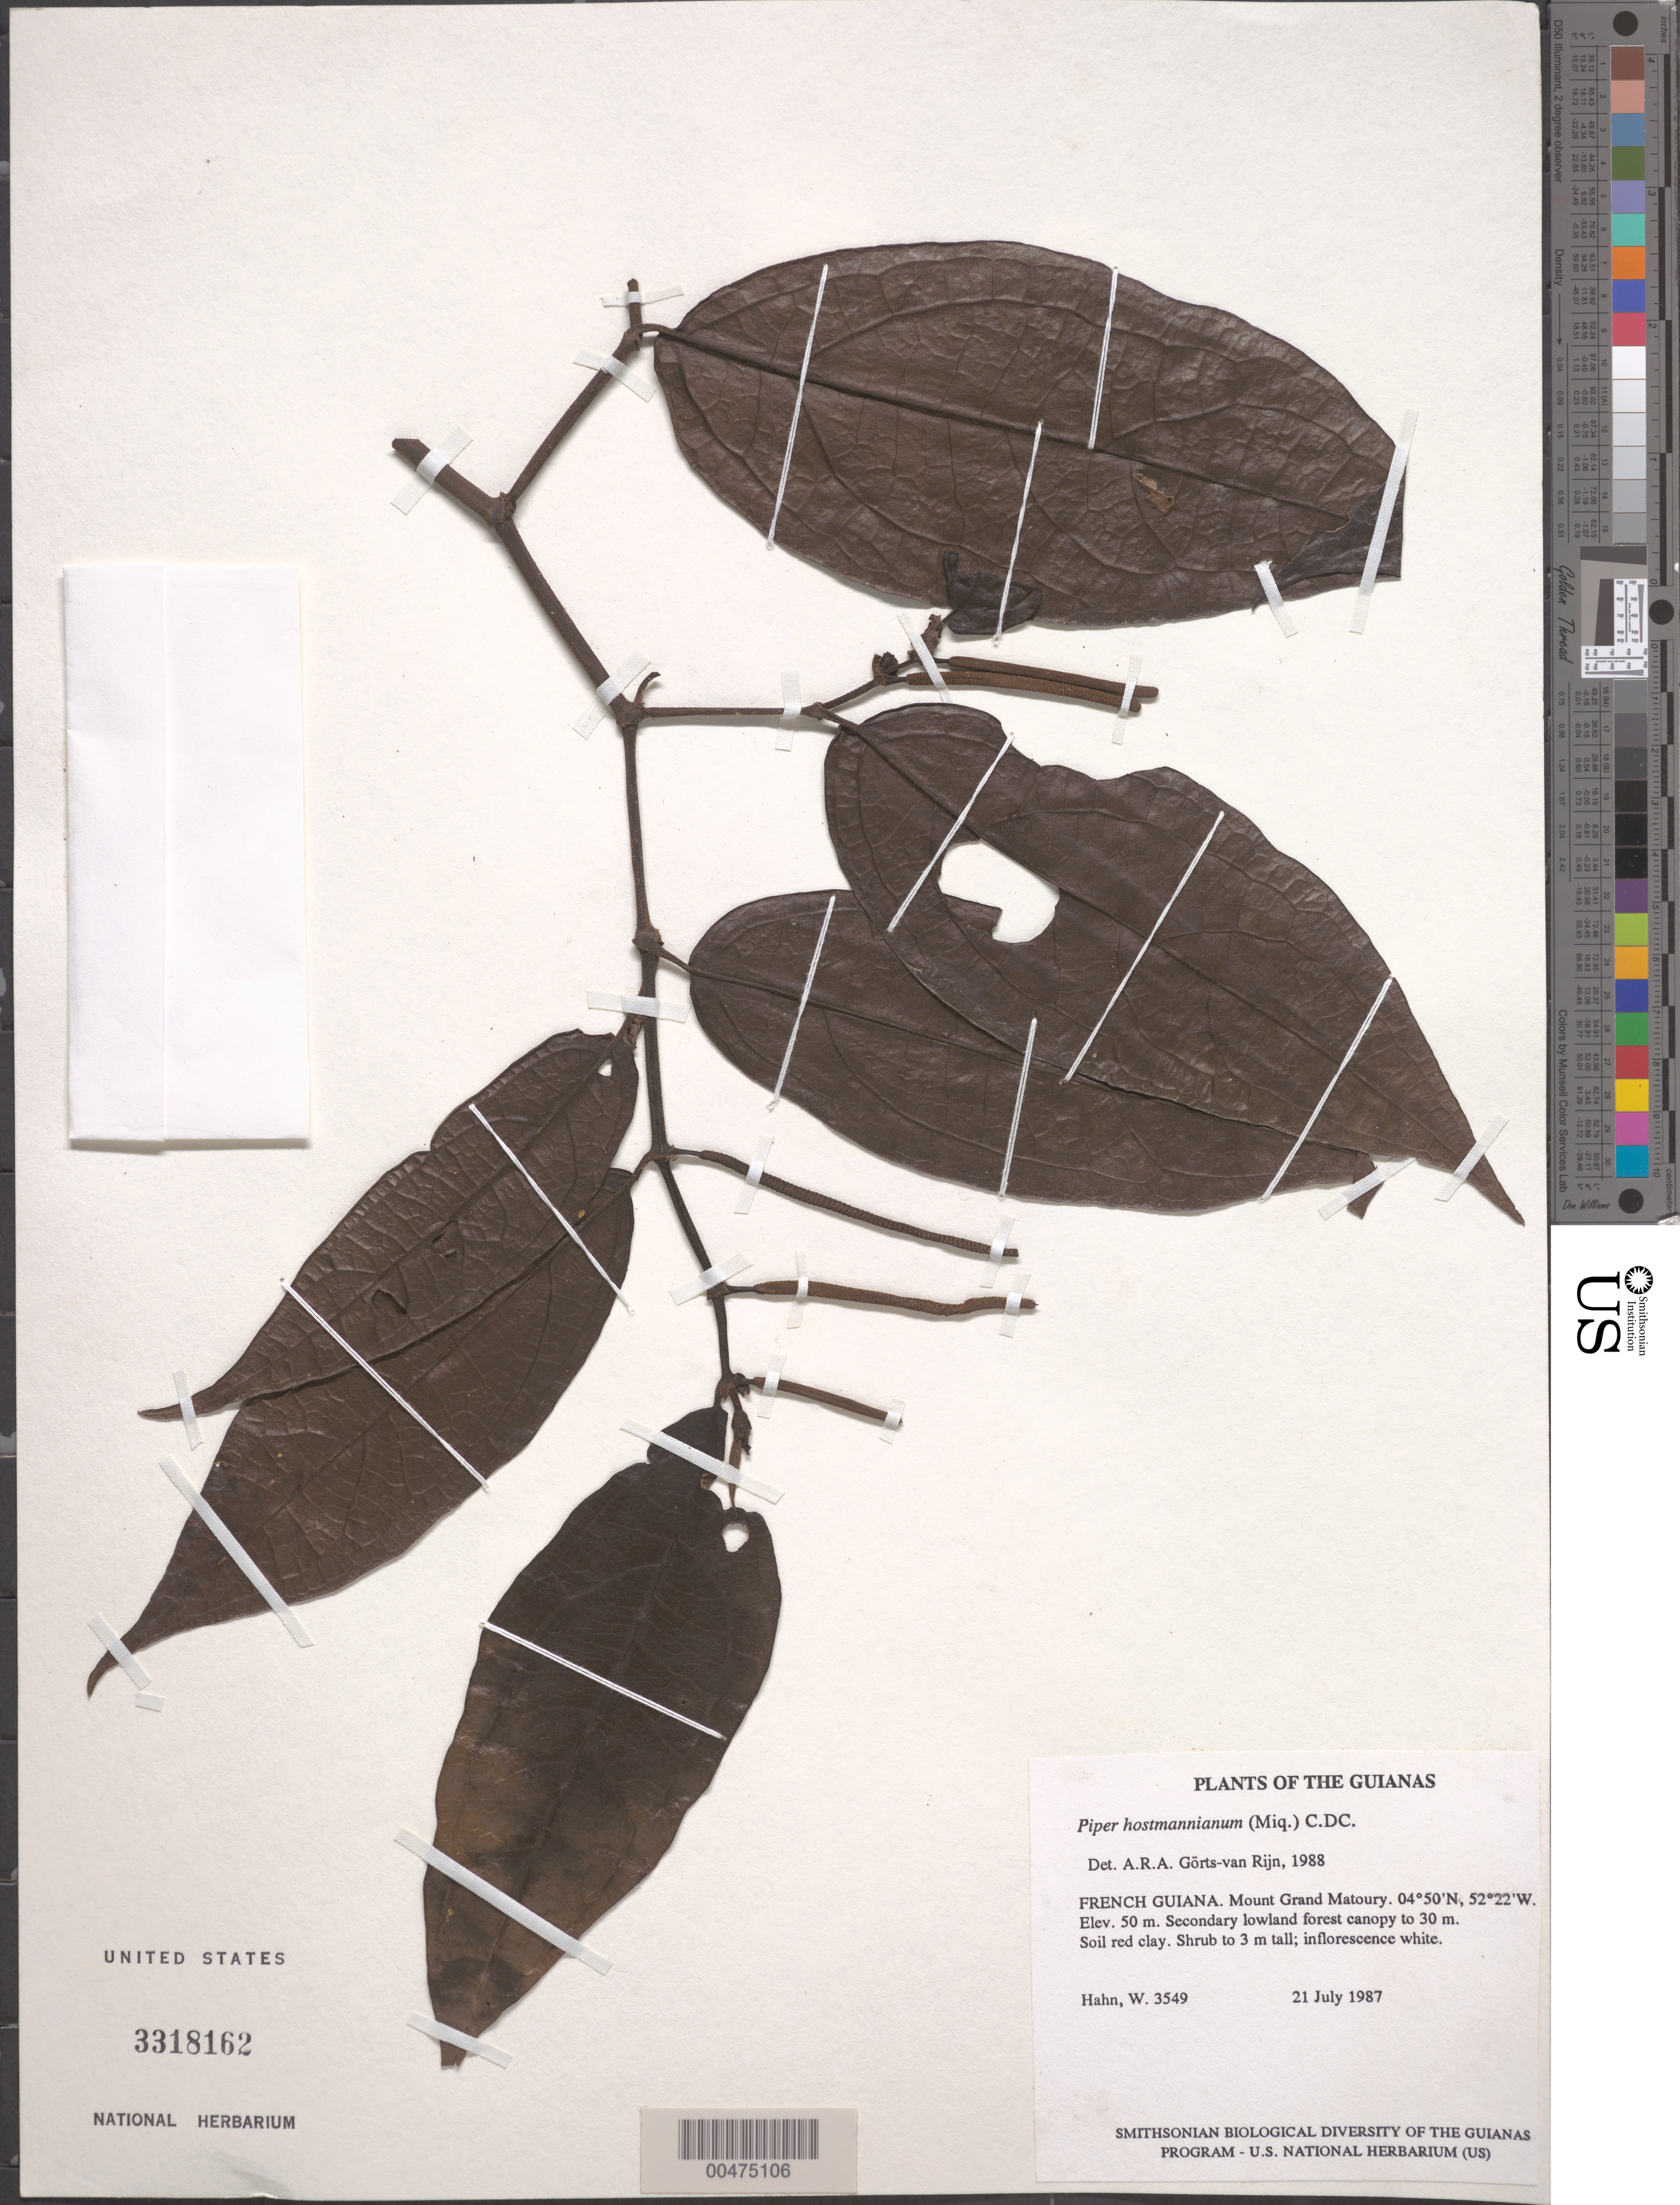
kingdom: Plantae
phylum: Tracheophyta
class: Magnoliopsida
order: Piperales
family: Piperaceae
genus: Piper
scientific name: Piper hostmannianum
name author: (Miq.) C. DC.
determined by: Görts-van Rijn, A. R. A.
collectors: W. Hahn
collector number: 3549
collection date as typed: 21 July 1987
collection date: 1987-07-21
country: French Guiana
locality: Mount Grand Matoury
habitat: Secondary lowland forest canopy to 30 m. Soil red clay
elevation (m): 50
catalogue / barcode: US 3318162